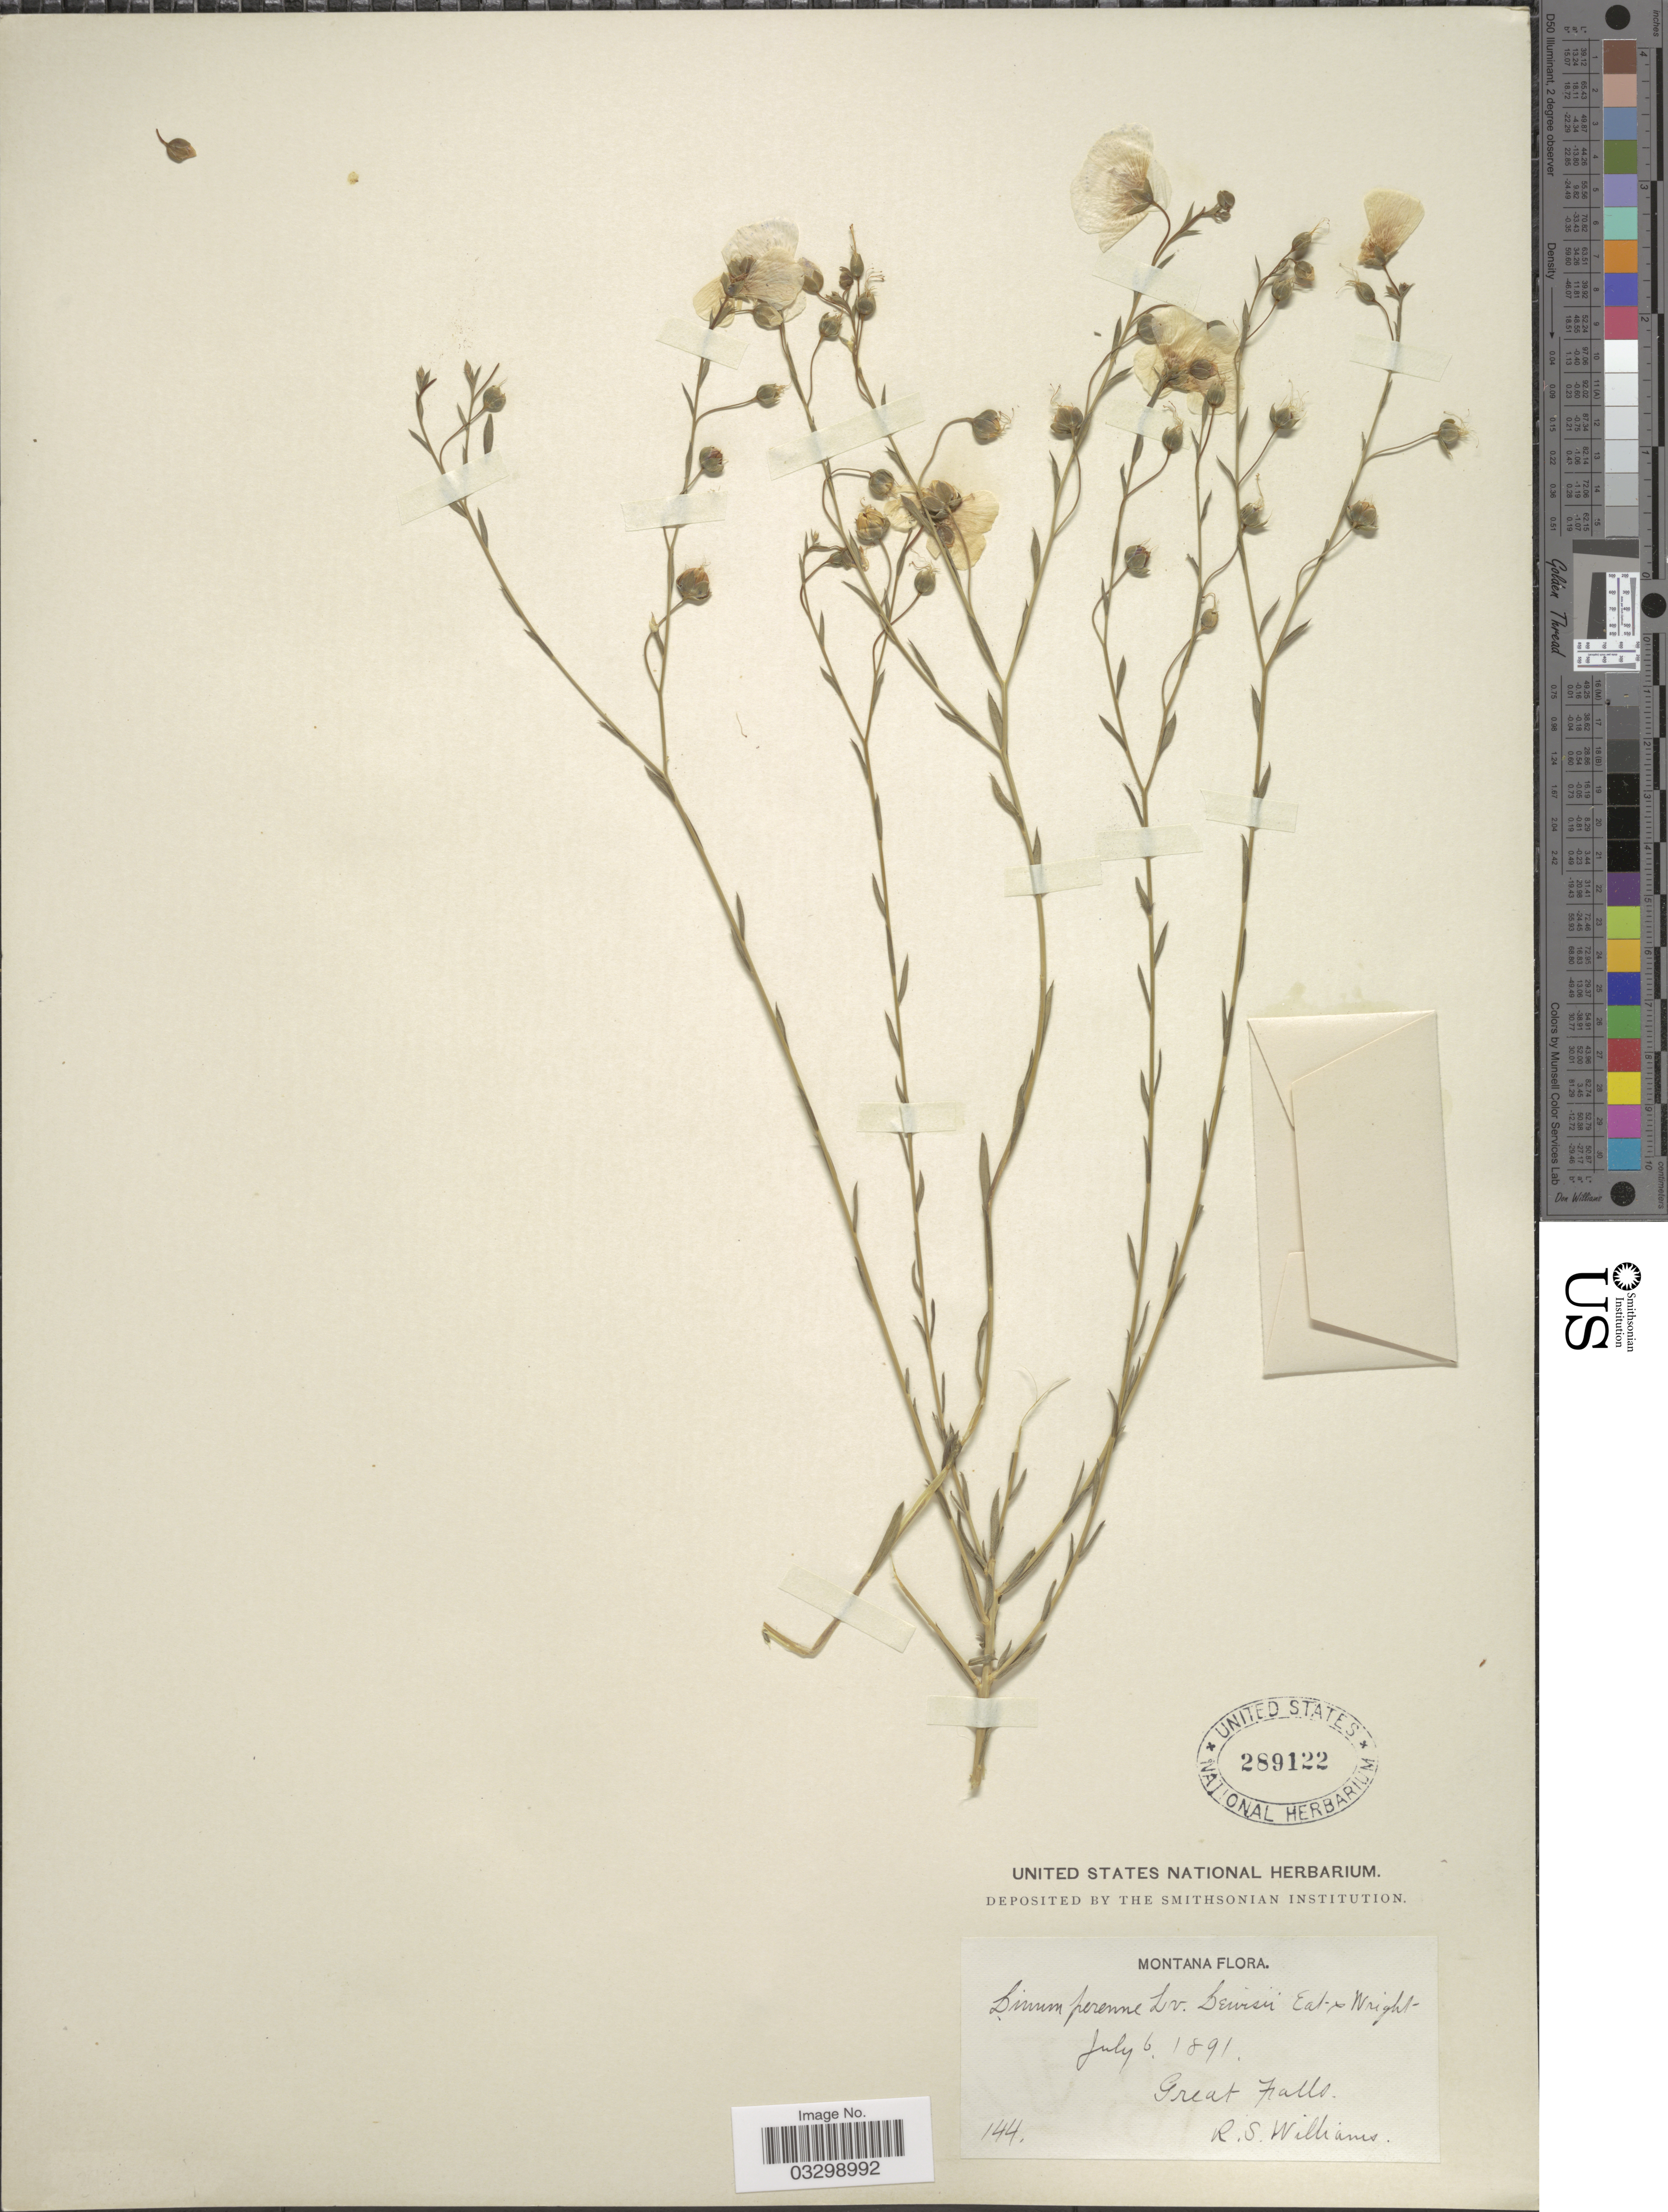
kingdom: Plantae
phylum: Tracheophyta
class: Magnoliopsida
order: Malpighiales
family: Linaceae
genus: Linum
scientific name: Linum perenne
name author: L.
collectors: R. S. Williams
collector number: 144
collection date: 1891-07-06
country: United States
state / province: Montana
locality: Great Falls.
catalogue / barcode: US 289122